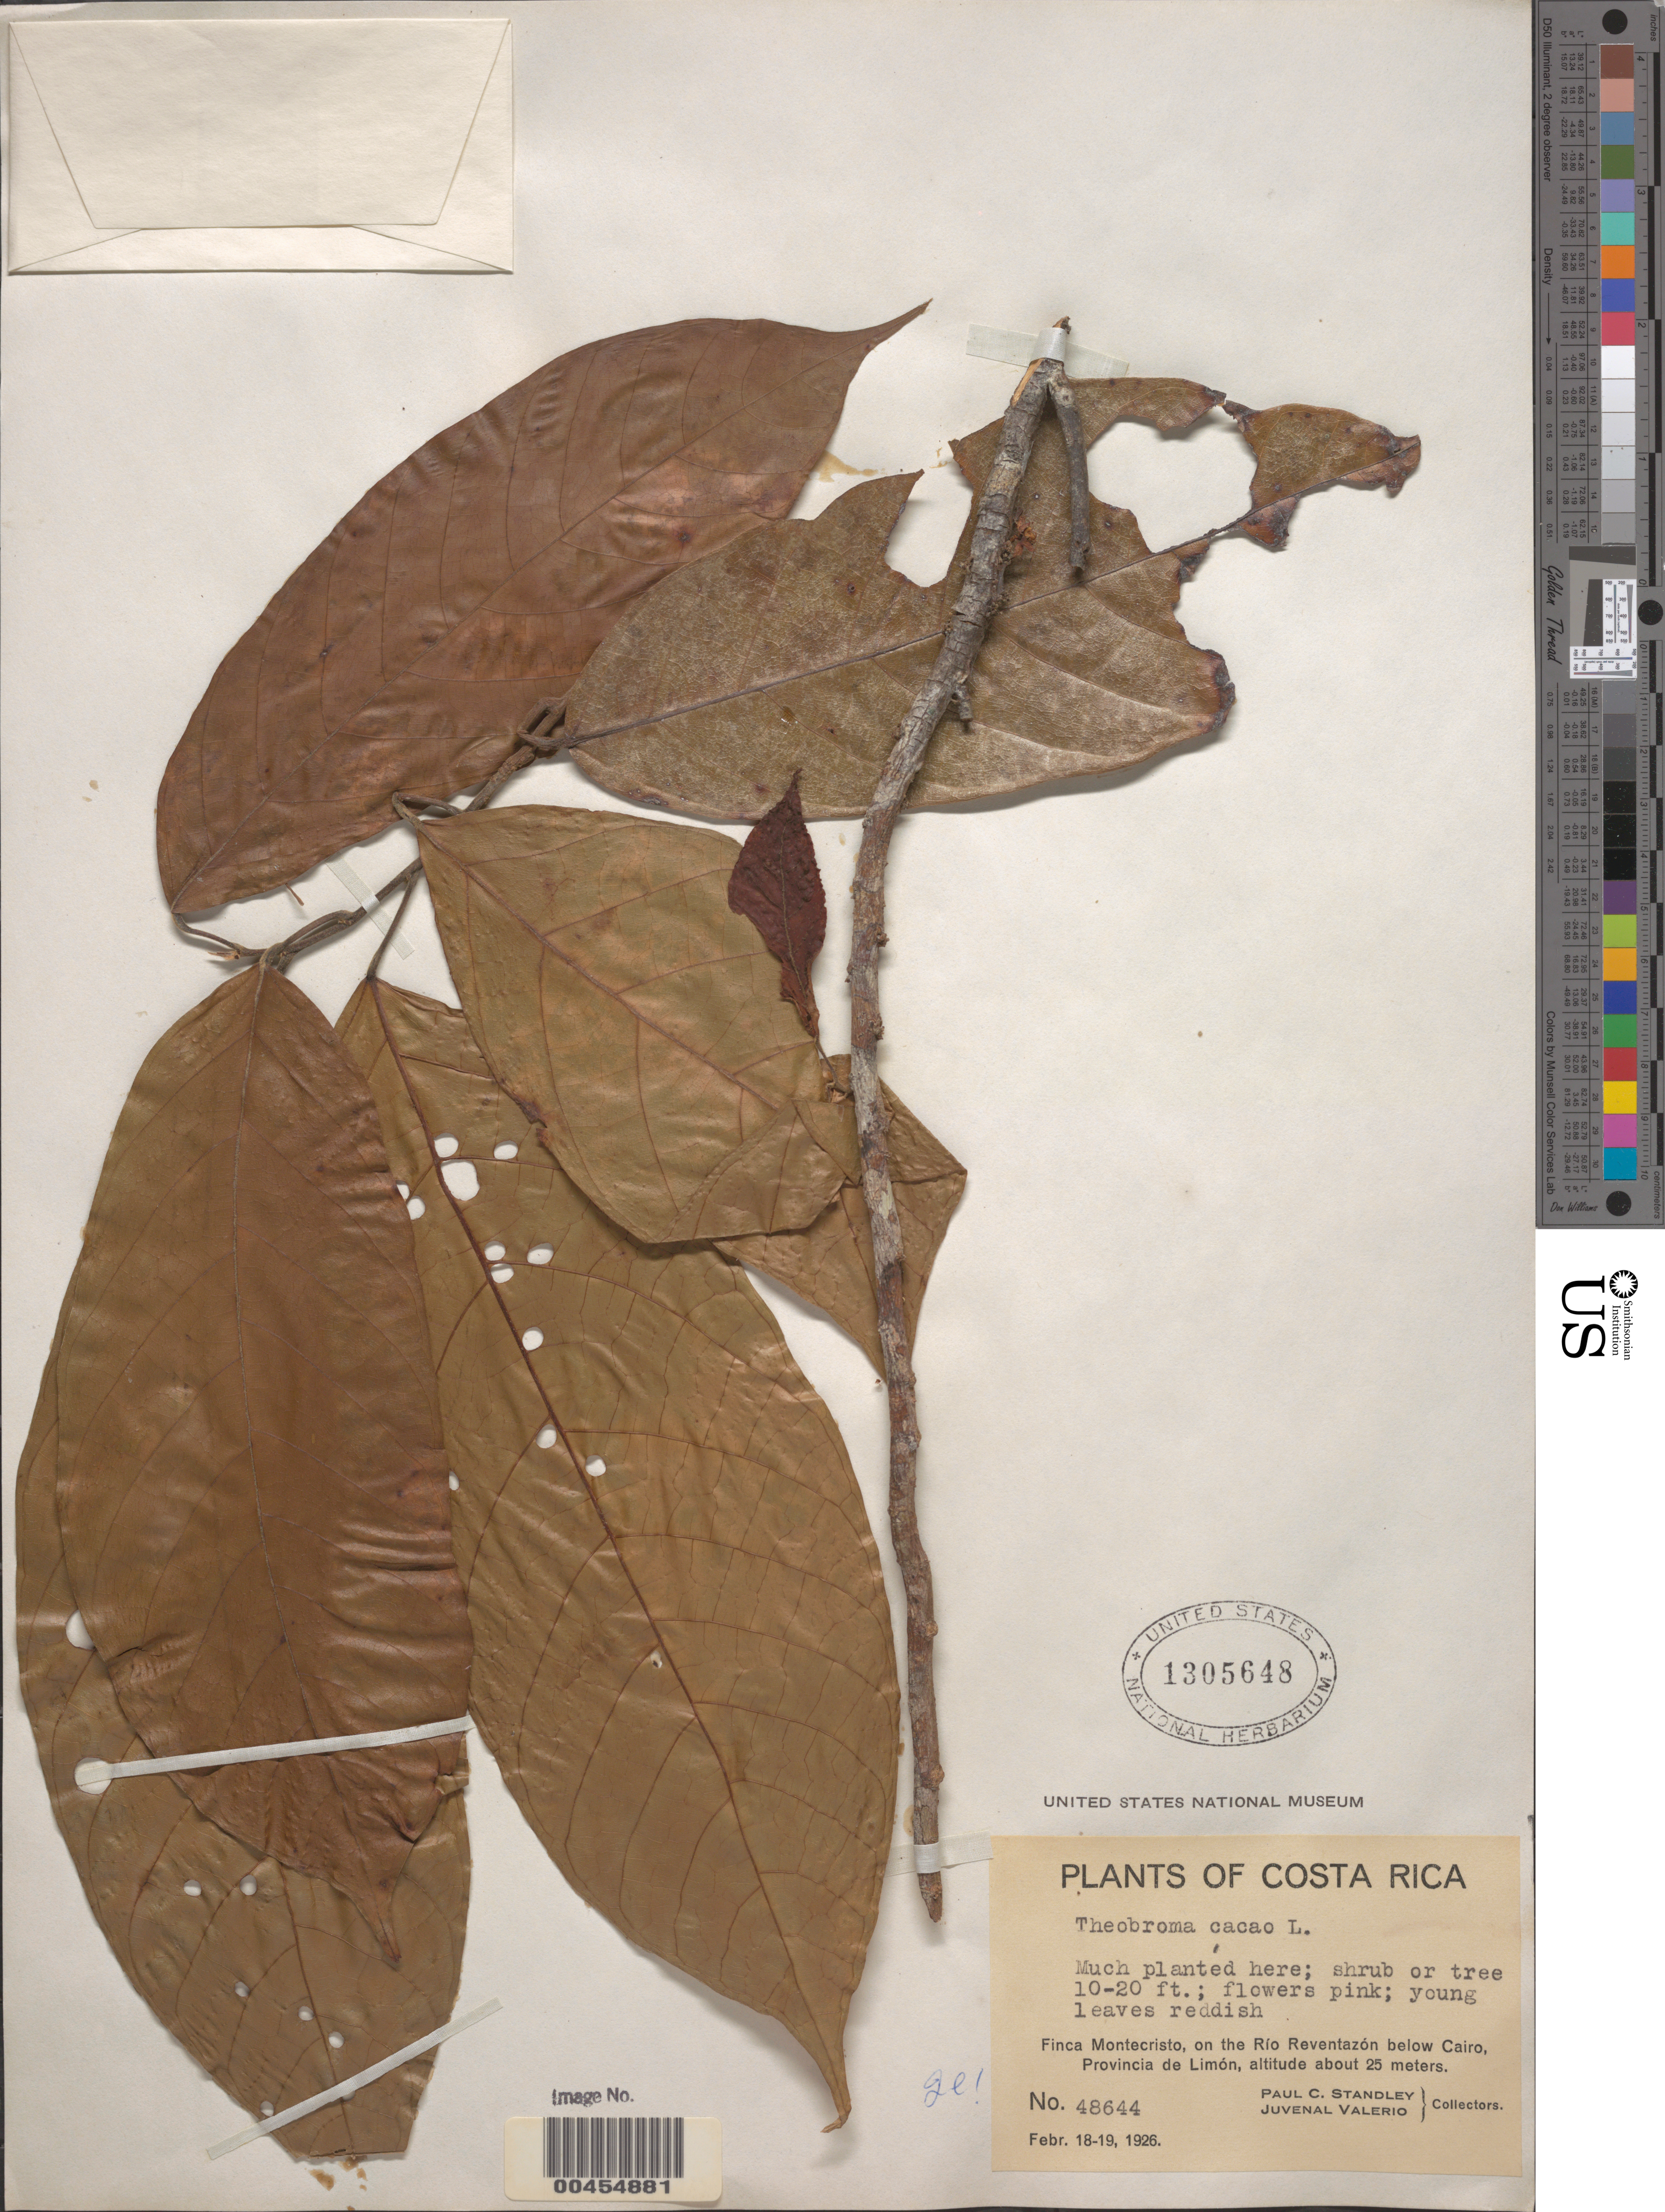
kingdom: Plantae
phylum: Tracheophyta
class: Magnoliopsida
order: Malvales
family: Malvaceae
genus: Theobroma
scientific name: Theobroma cacao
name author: L.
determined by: Cuatrecasas, J.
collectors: P. C. Standley & J. Valerio R.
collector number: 48644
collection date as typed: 18 Feb 1926 to 19 Feb 1926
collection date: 1926-02-18/1926-02-19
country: Costa Rica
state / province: Limón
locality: Finca Montecristo, on the Río Reventazón below Cairo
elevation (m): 25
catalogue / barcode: US 1305648